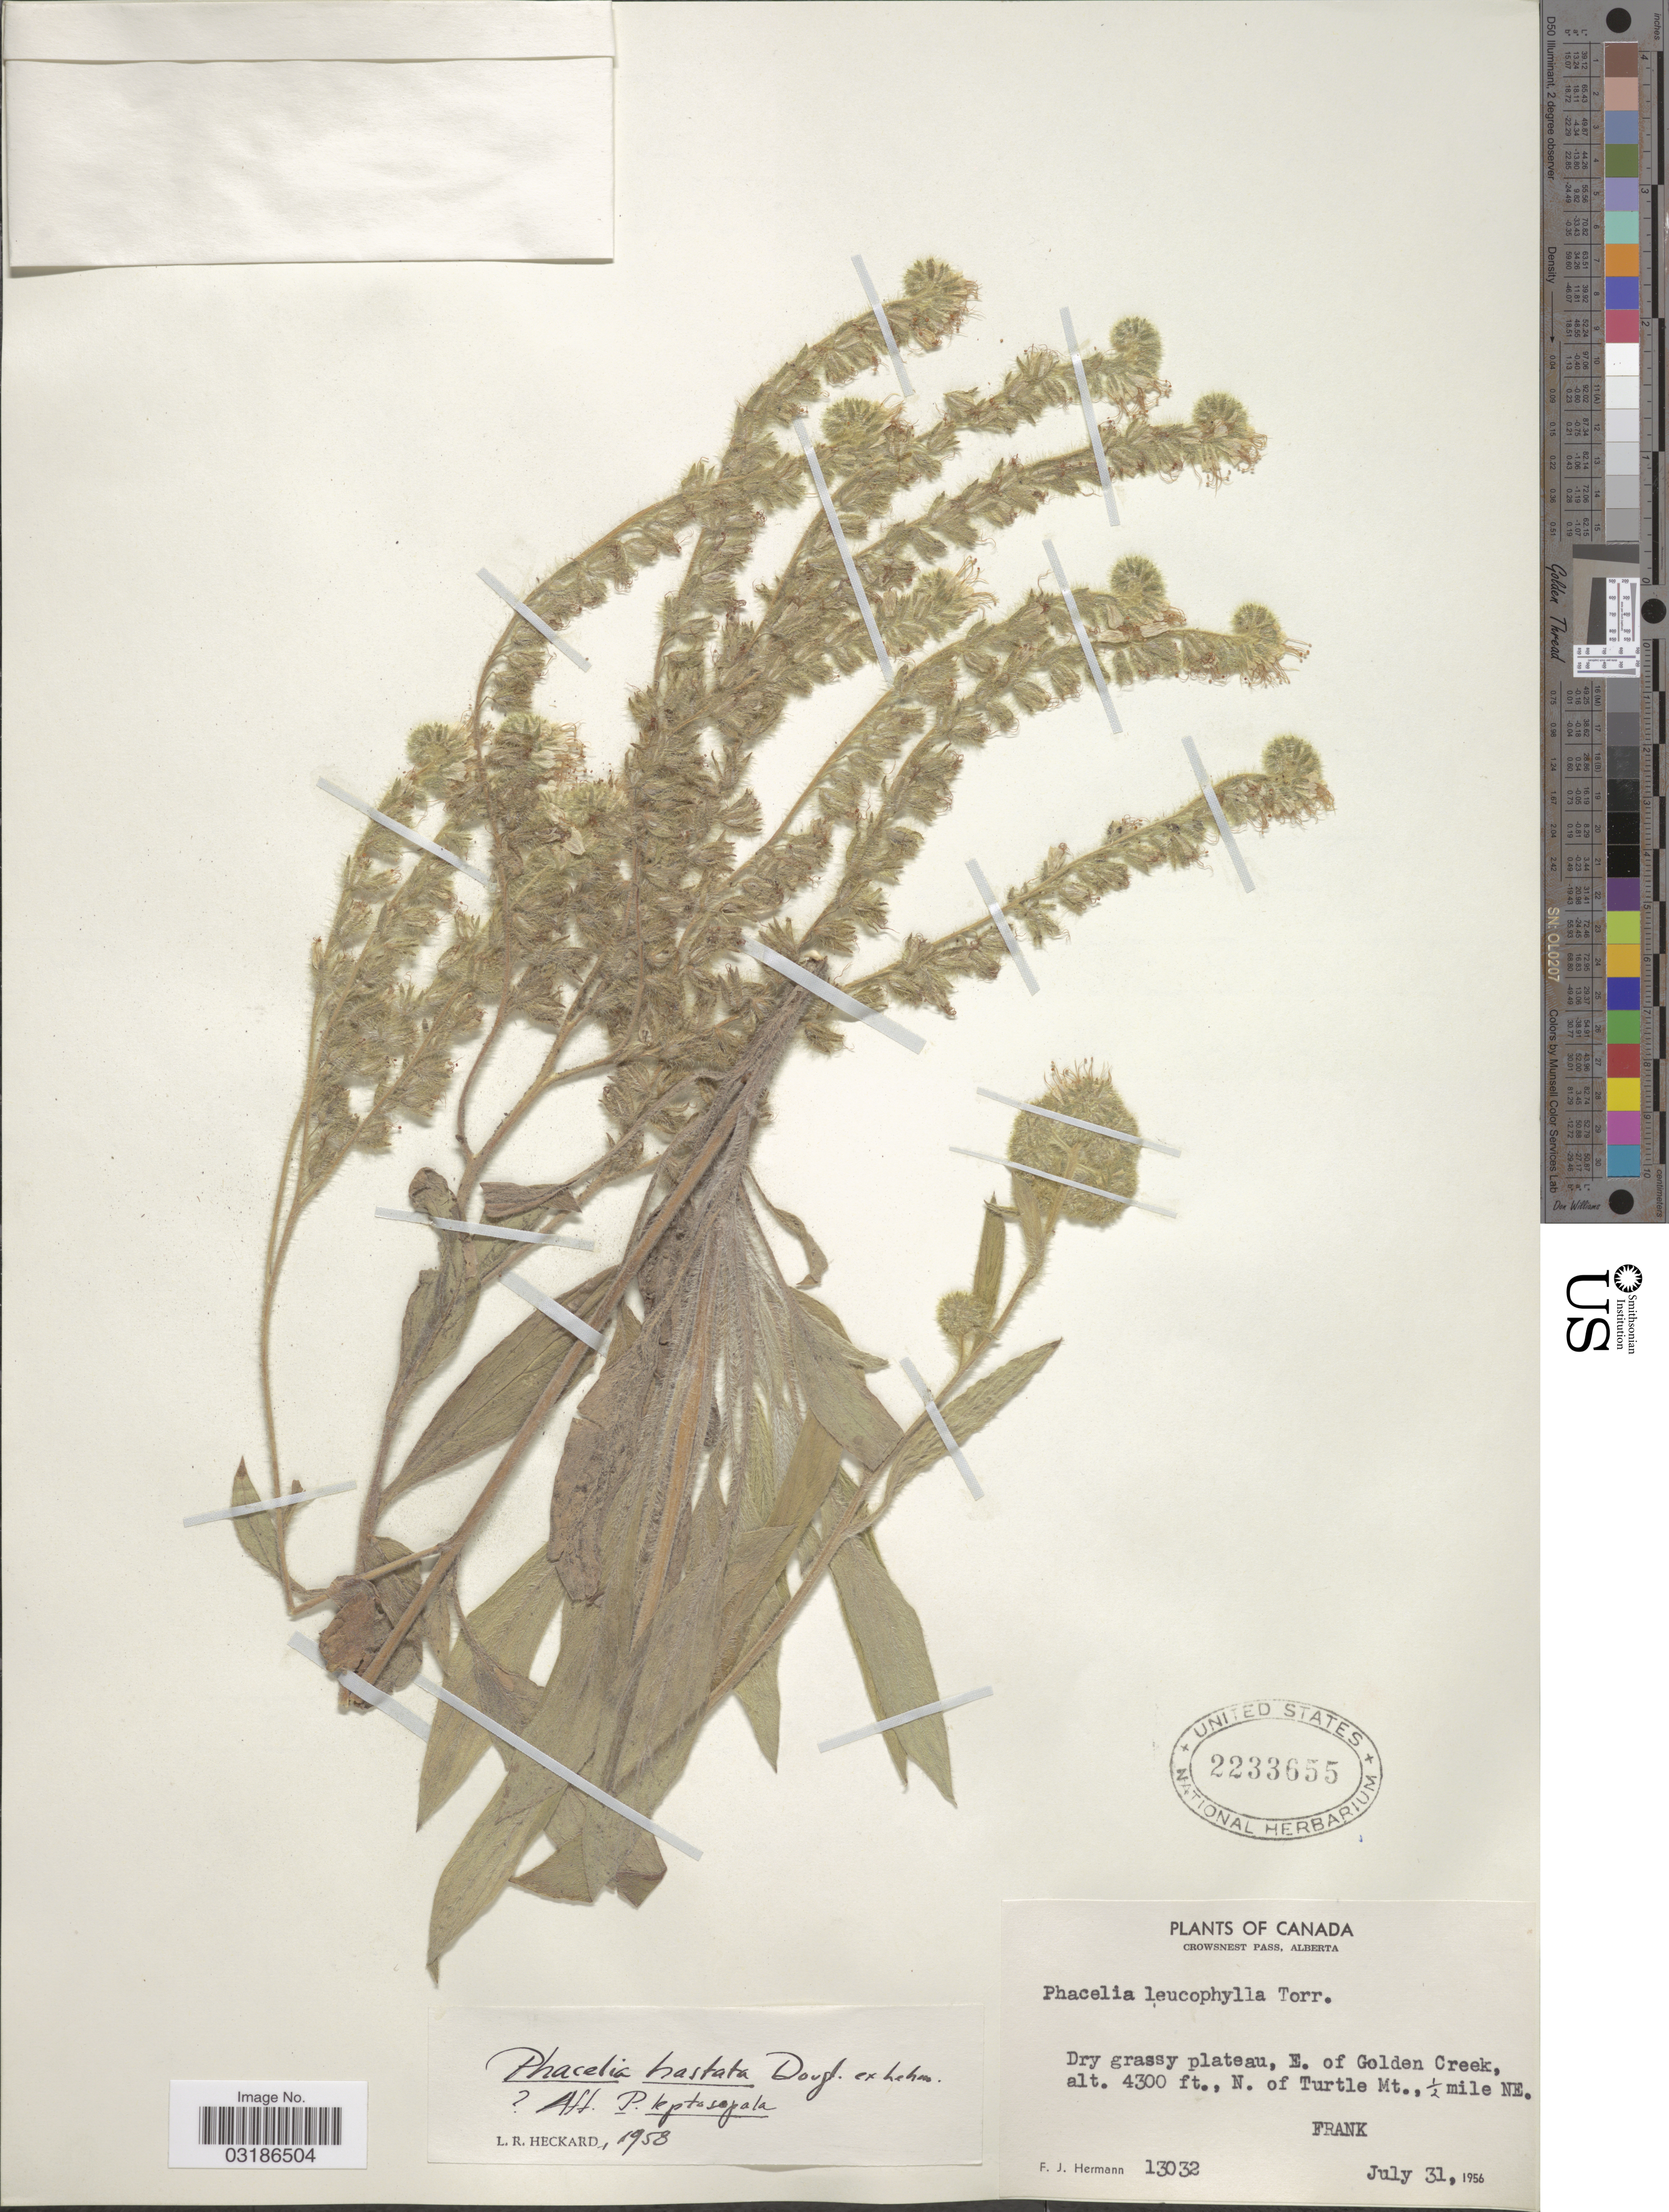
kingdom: Plantae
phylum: Tracheophyta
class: Magnoliopsida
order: Boraginales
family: Hydrophyllaceae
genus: Phacelia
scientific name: Phacelia hastata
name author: Douglas ex Lehm.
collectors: F. J. Hermann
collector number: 13032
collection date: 1956-07-31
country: Canada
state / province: Alberta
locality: Crowsnest Pass, Dry grassy plateau, E. of Golden Creek, N. of Turtle Mt., ½ mile NE, Frank.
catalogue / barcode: US 2233655